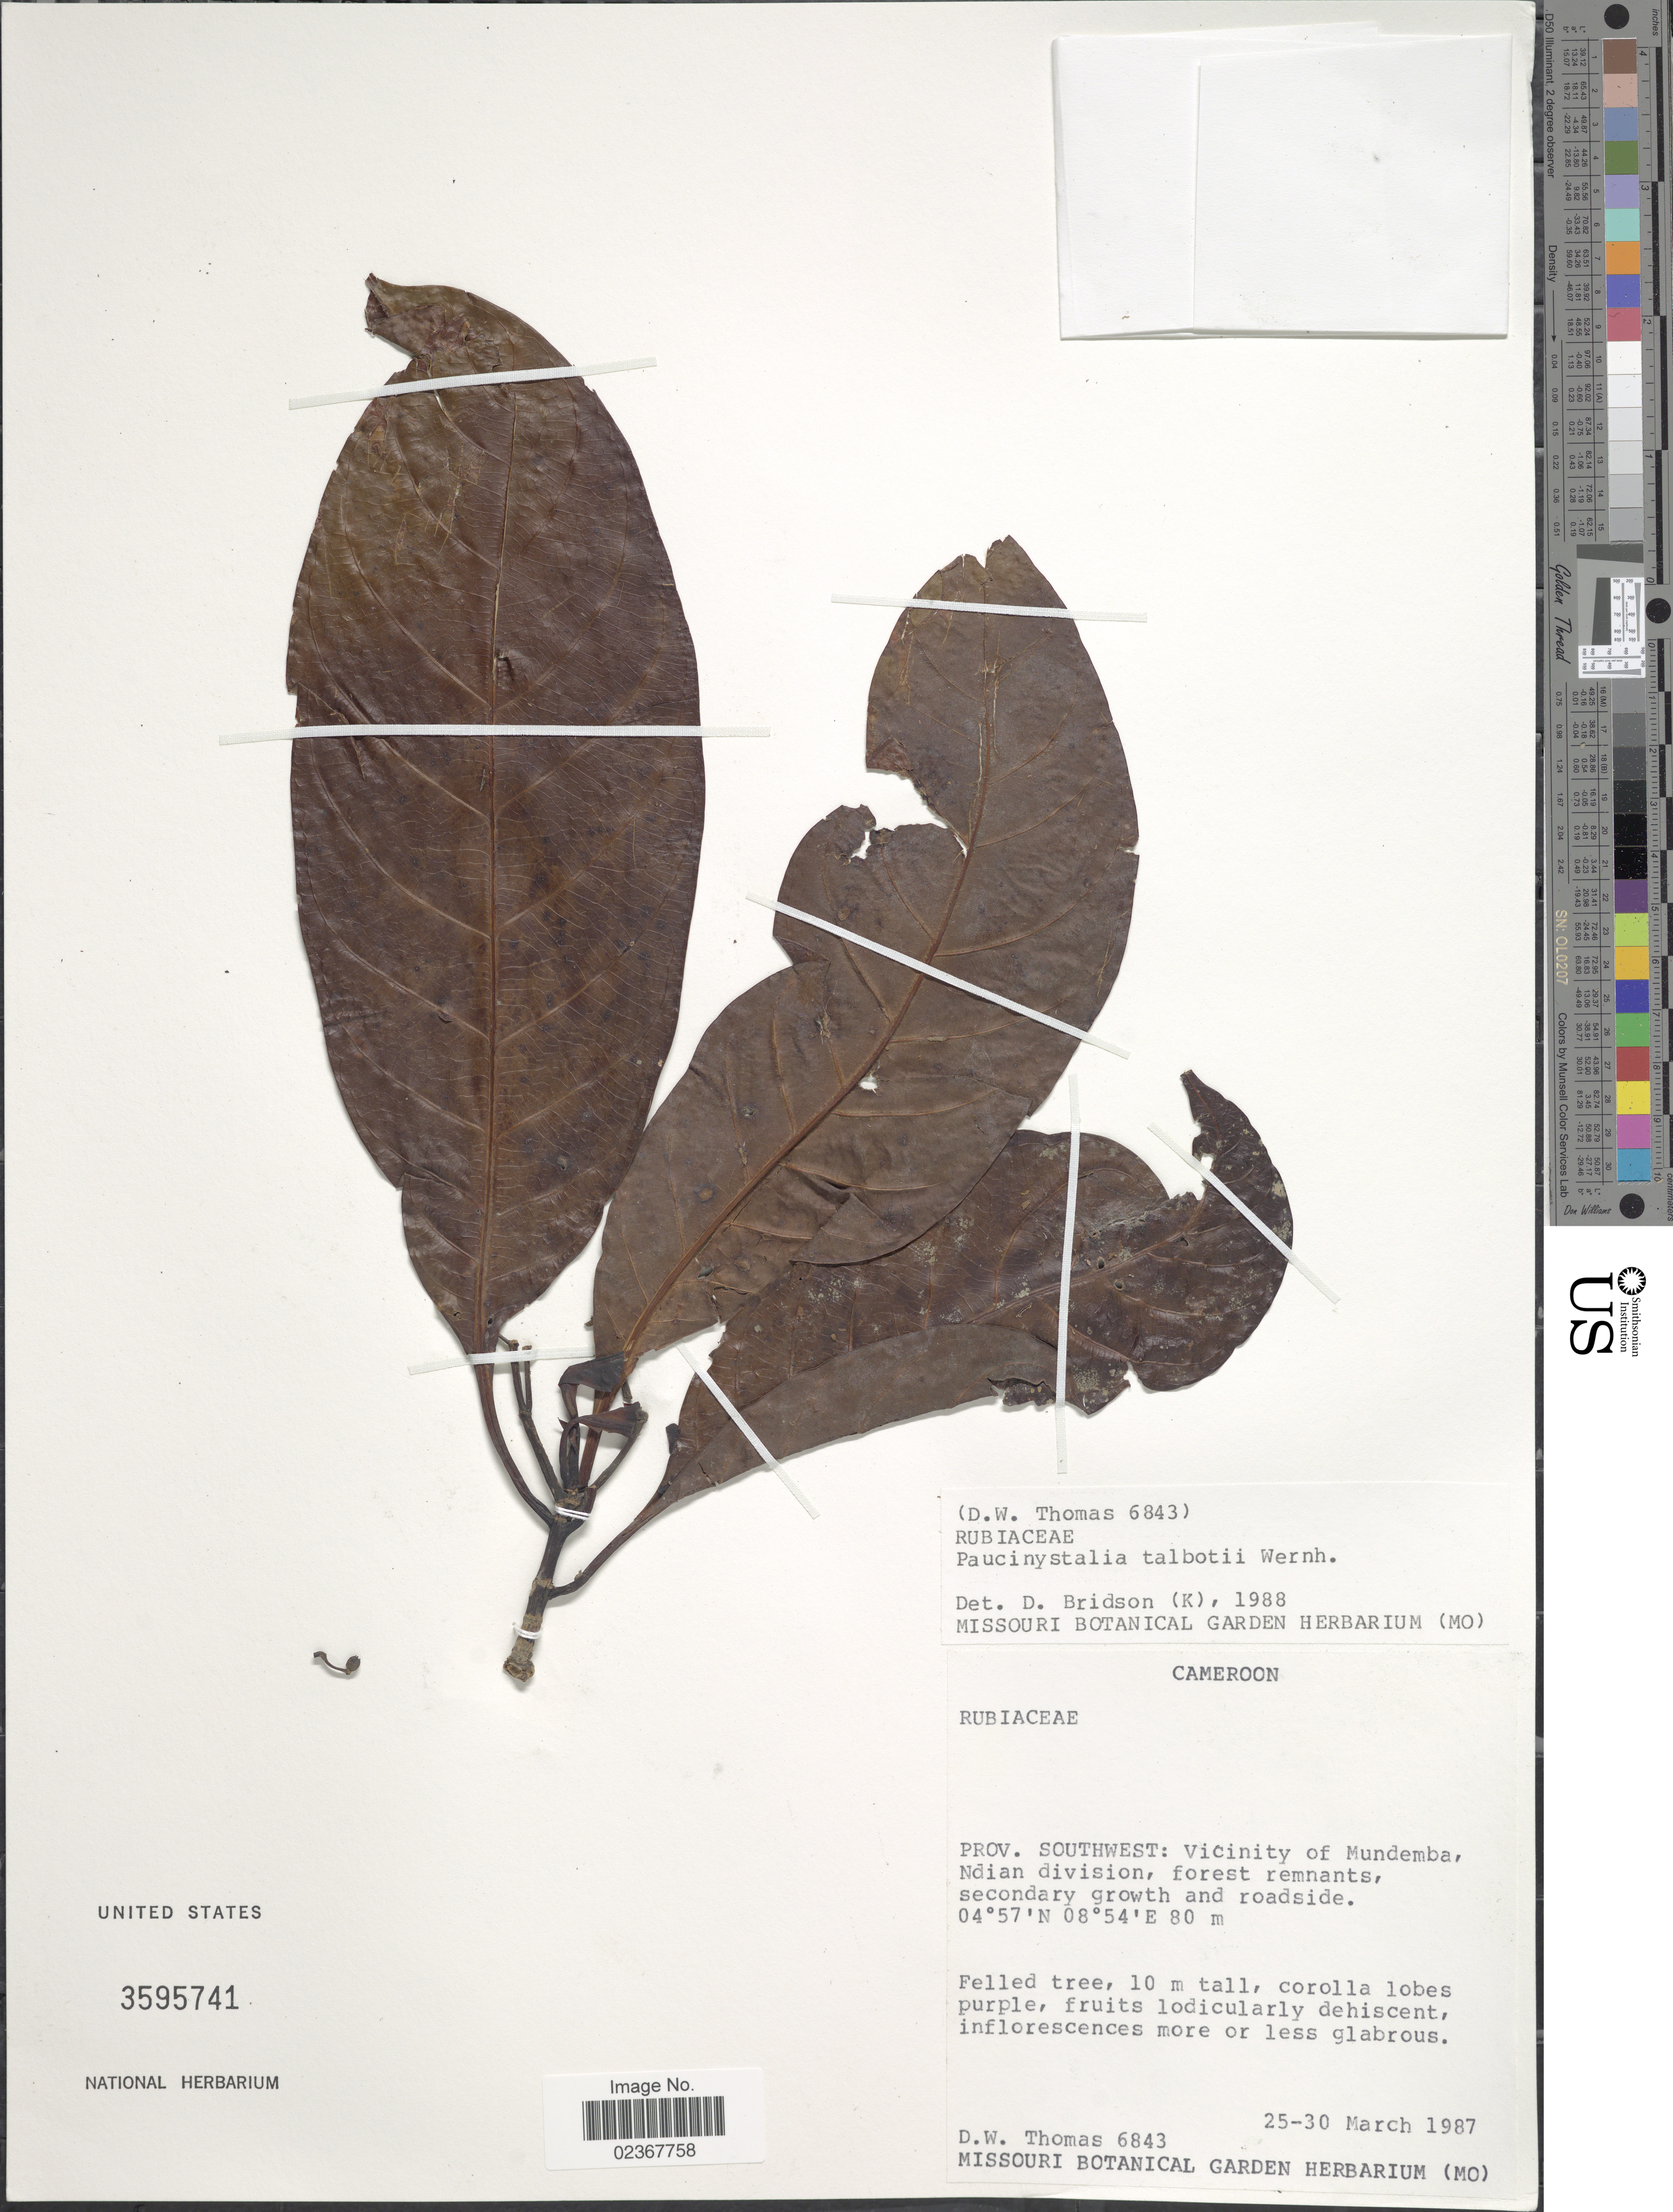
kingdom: Plantae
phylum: Tracheophyta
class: Magnoliopsida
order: Gentianales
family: Rubiaceae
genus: Pausinystalia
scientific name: Pausinystalia talbotii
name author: Wernham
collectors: D. W. Thomas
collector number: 6843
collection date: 1987-03-25/1987-03-30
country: Cameroon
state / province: Sud-Ouest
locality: Prov. Southwest: Vicinity of Mundemba, Ndian division.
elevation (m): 80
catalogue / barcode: US 3595741